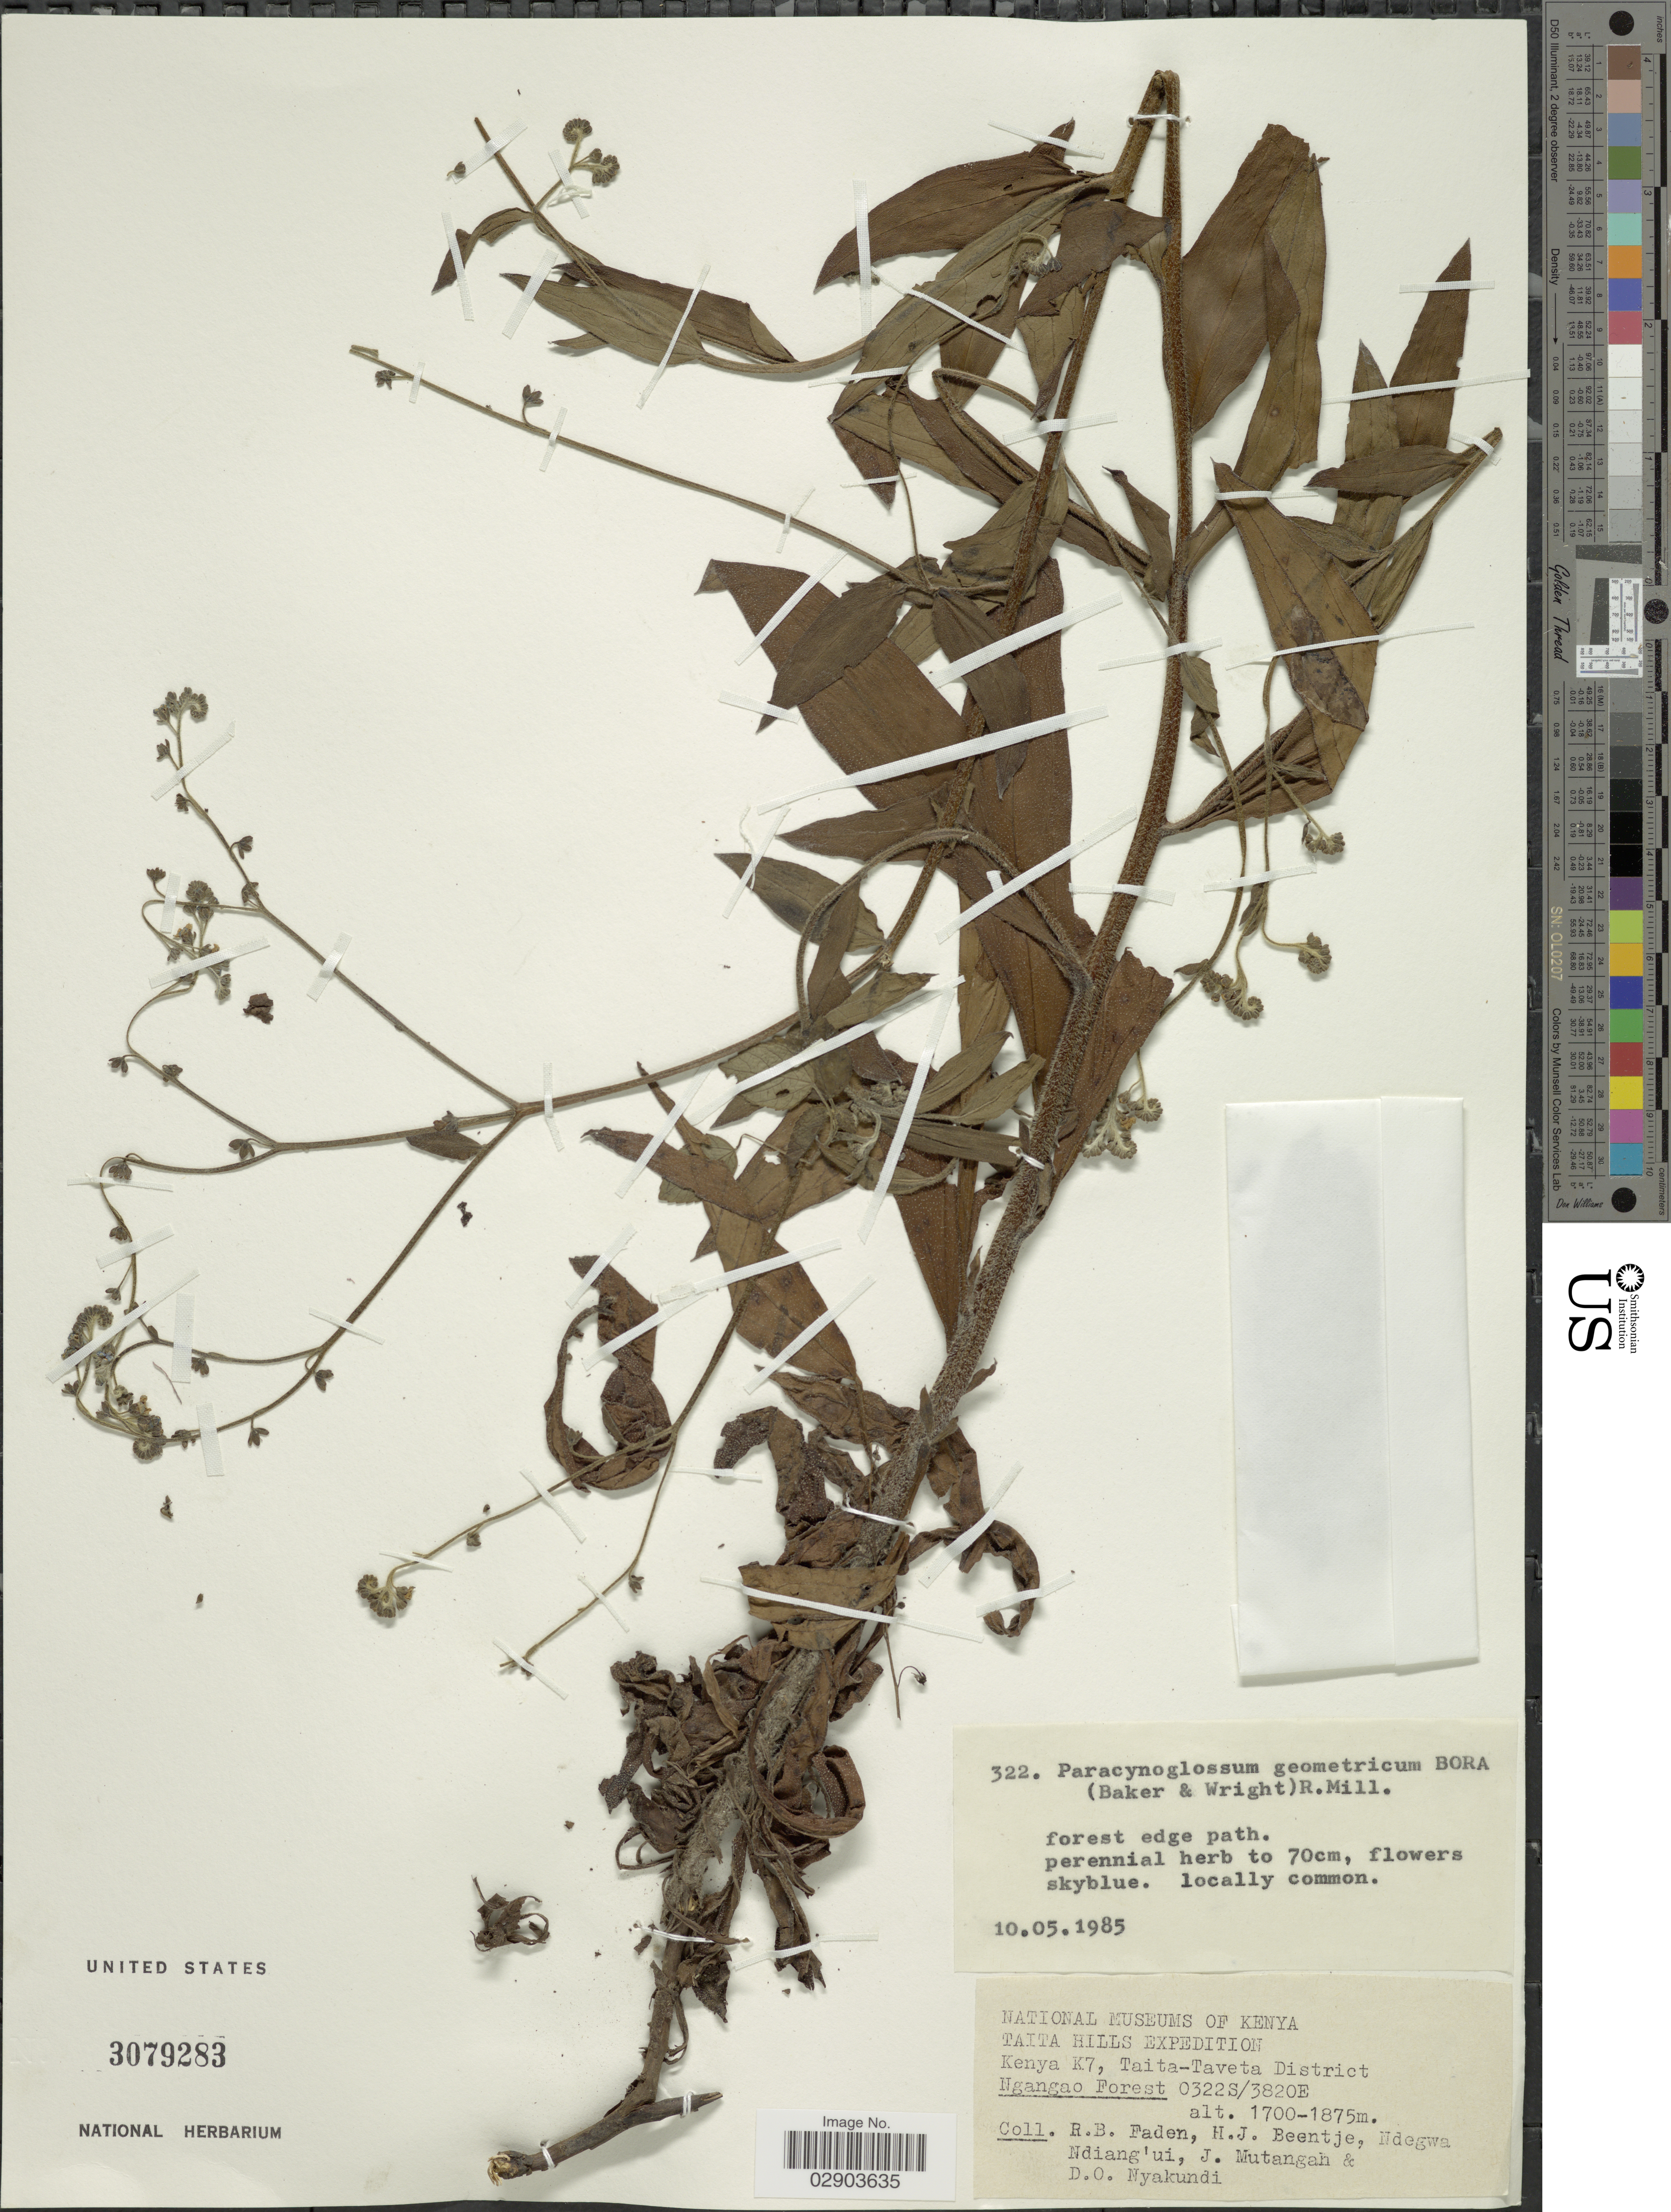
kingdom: Plantae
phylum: Tracheophyta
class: Magnoliopsida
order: Boraginales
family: Boraginaceae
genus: Cynoglossum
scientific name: Cynoglossum geometricum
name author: Baker & C.H. Wright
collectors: R. B. Faden, H. J. Beentje, Ndegwa Ndiang'ui, J. Mutangah & D. Nyakundi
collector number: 322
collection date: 1985-05-10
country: Kenya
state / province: Taita Taveta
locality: Taita Hills, Kenya K7, Taita-Taveta District, Ngangao Forest.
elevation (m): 1700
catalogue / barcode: US 3079283